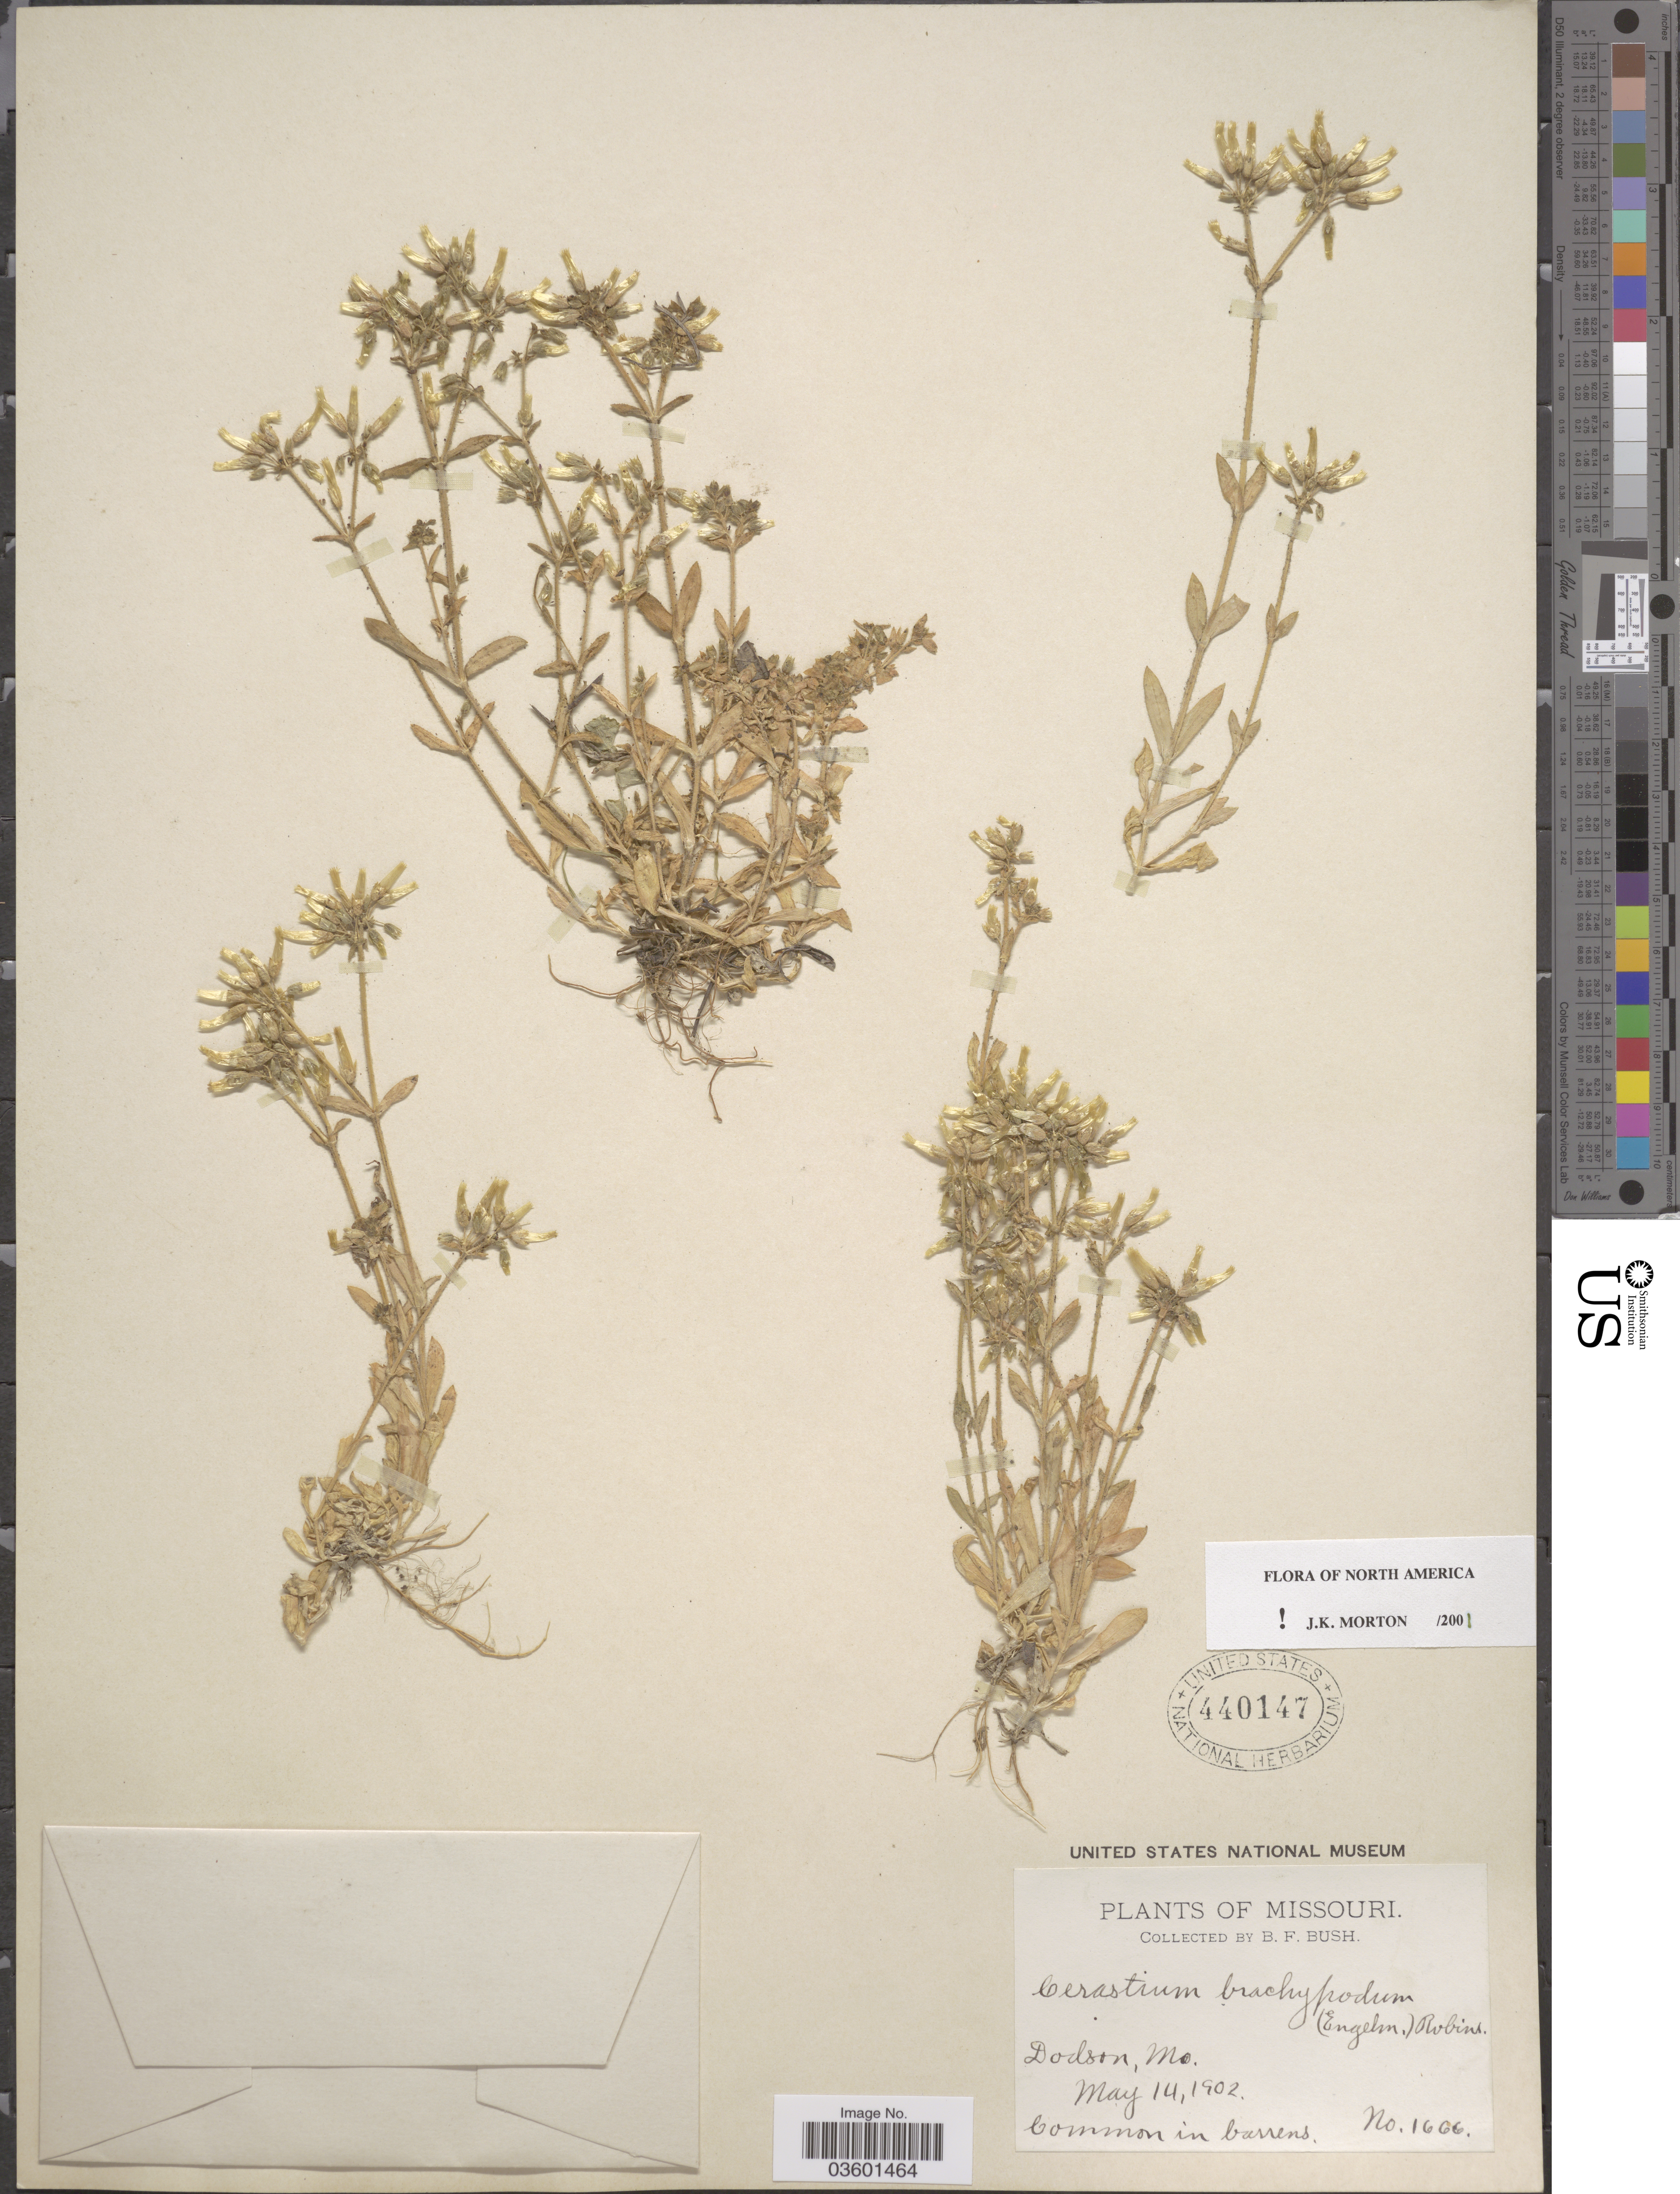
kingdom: Plantae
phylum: Tracheophyta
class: Magnoliopsida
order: Caryophyllales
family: Caryophyllaceae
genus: Cerastium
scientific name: Cerastium brachypodum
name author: (Engelm. ex A. Gray) B.L. Rob.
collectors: B. F. Bush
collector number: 1666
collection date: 1902-05-14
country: United States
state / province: Missouri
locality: Dodson.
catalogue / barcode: US 440147